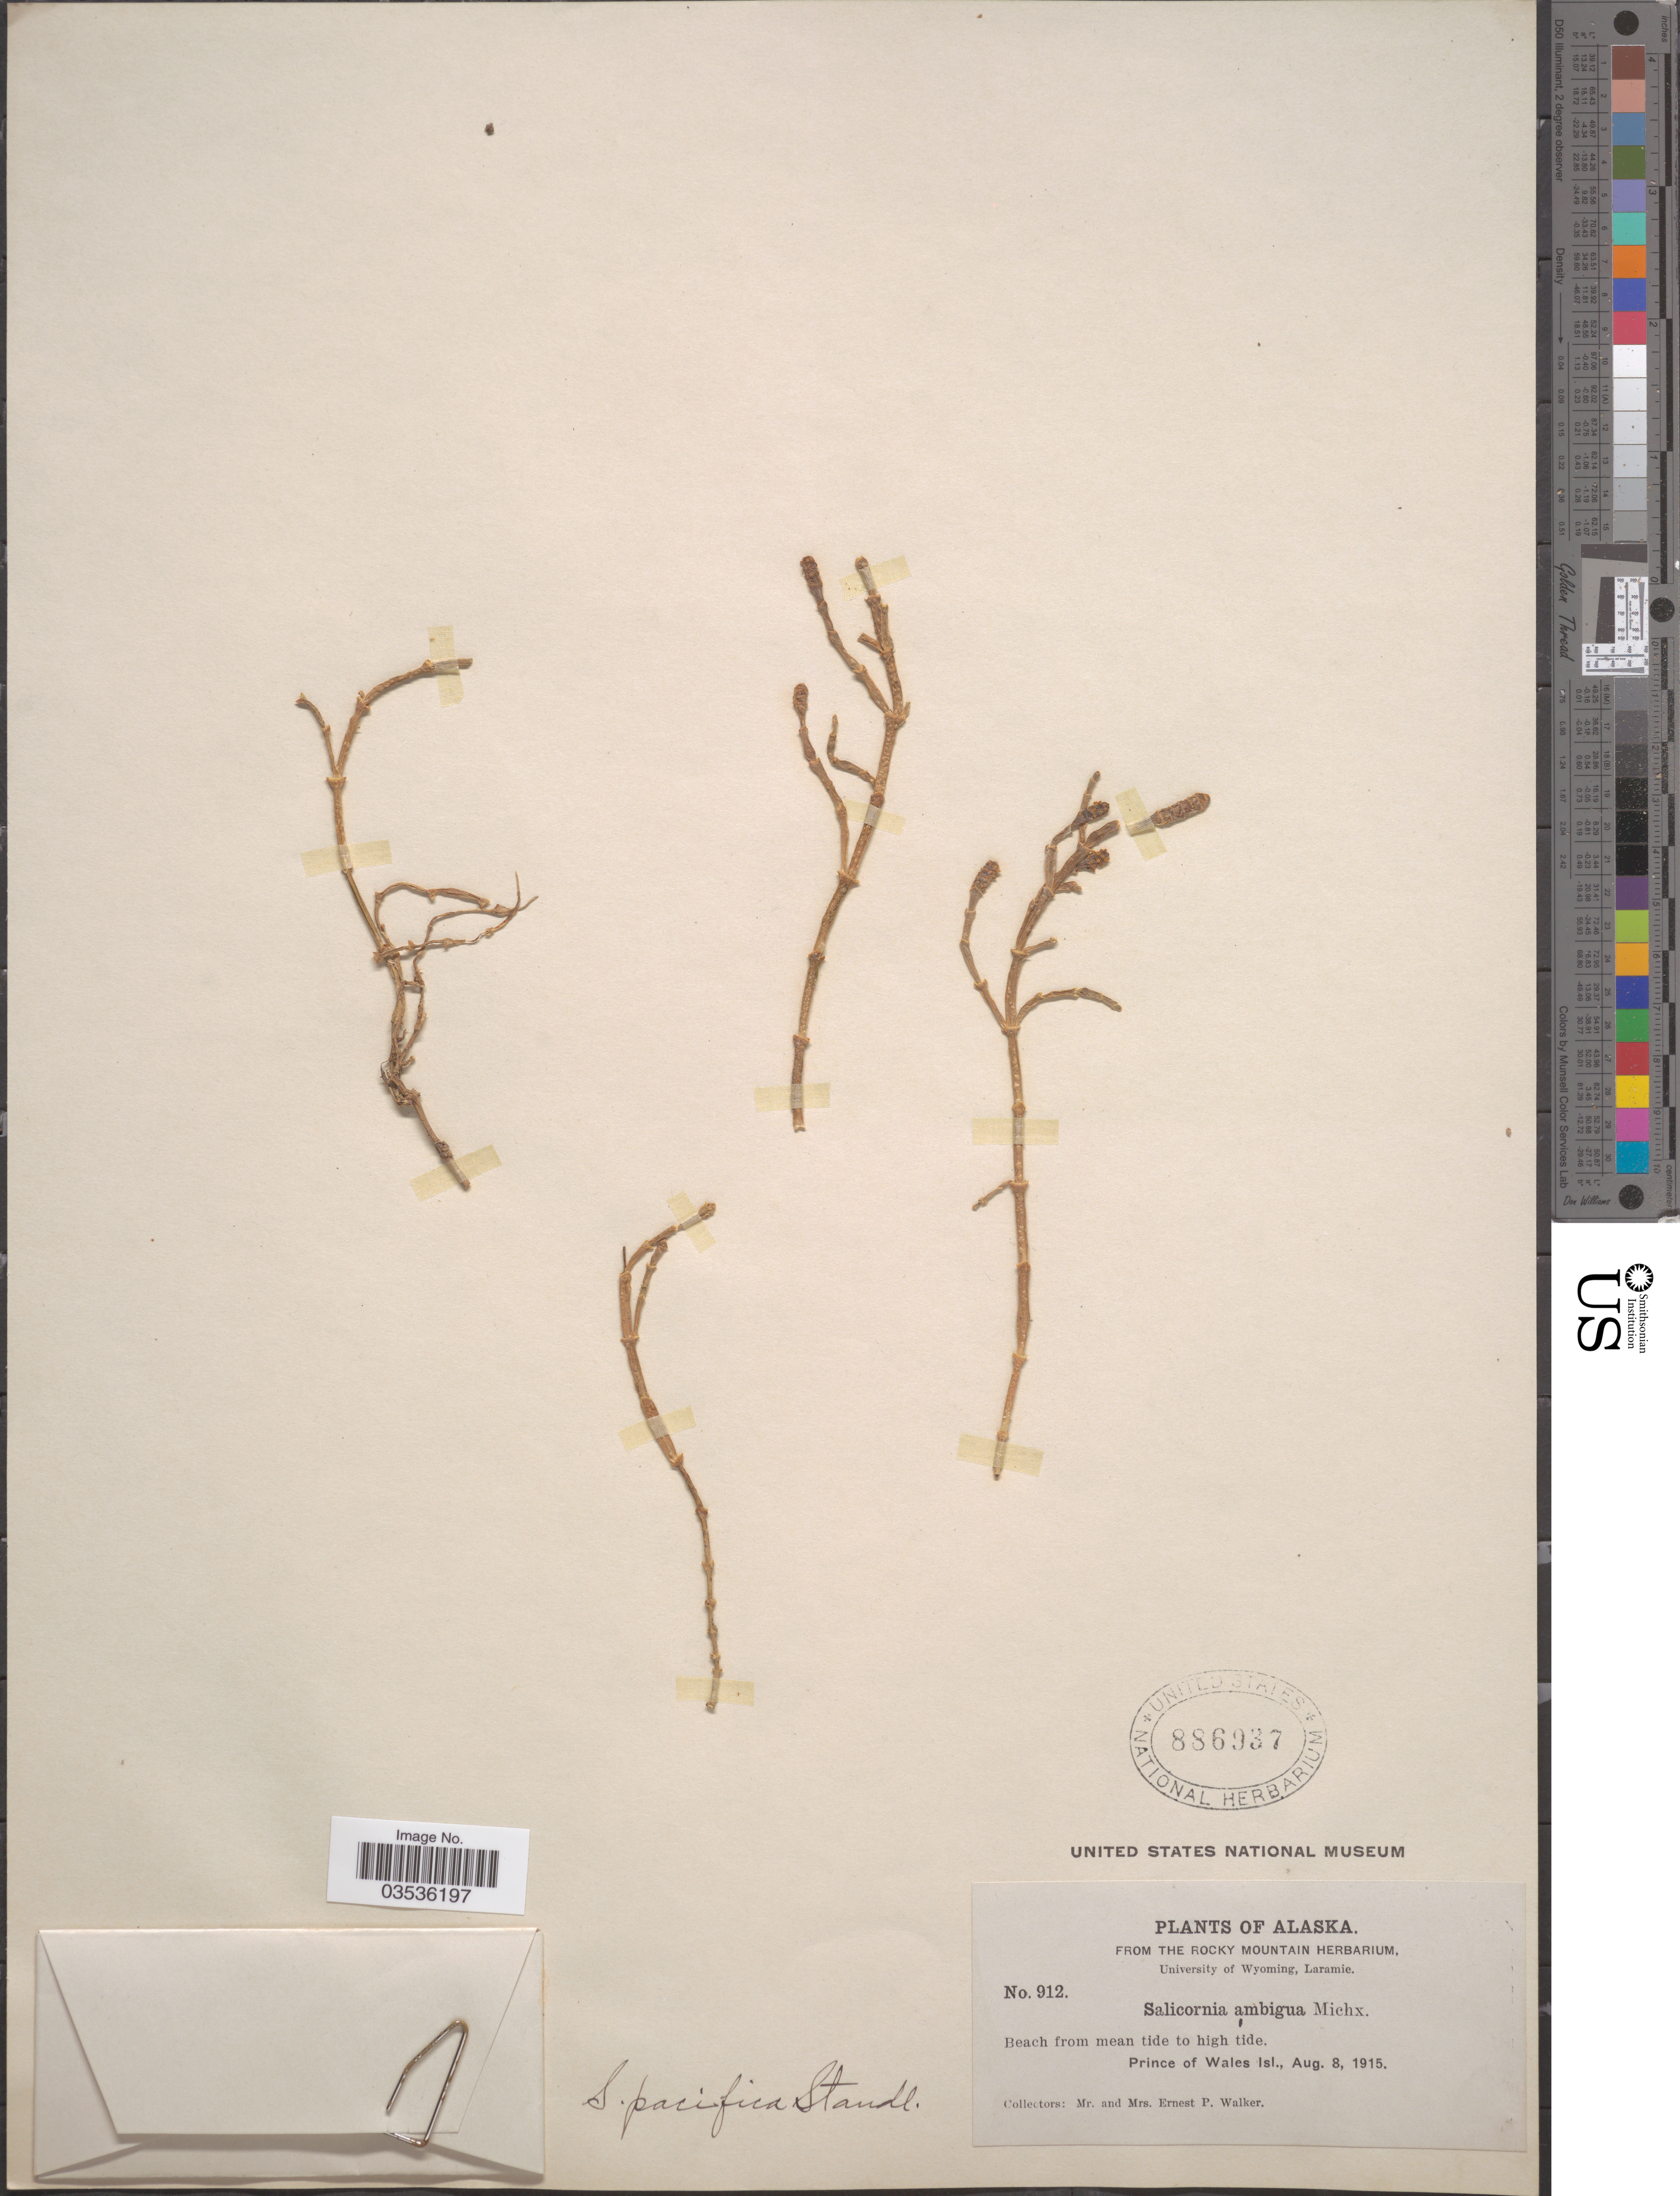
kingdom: Plantae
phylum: Tracheophyta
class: Magnoliopsida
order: Caryophyllales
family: Amaranthaceae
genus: Salicornia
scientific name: Salicornia pacifica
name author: Standl.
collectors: E. P. Walker & E. Walker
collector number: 912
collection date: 1915-08-08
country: United States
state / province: Alaska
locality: Prince of Wales Isl.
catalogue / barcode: US 886937